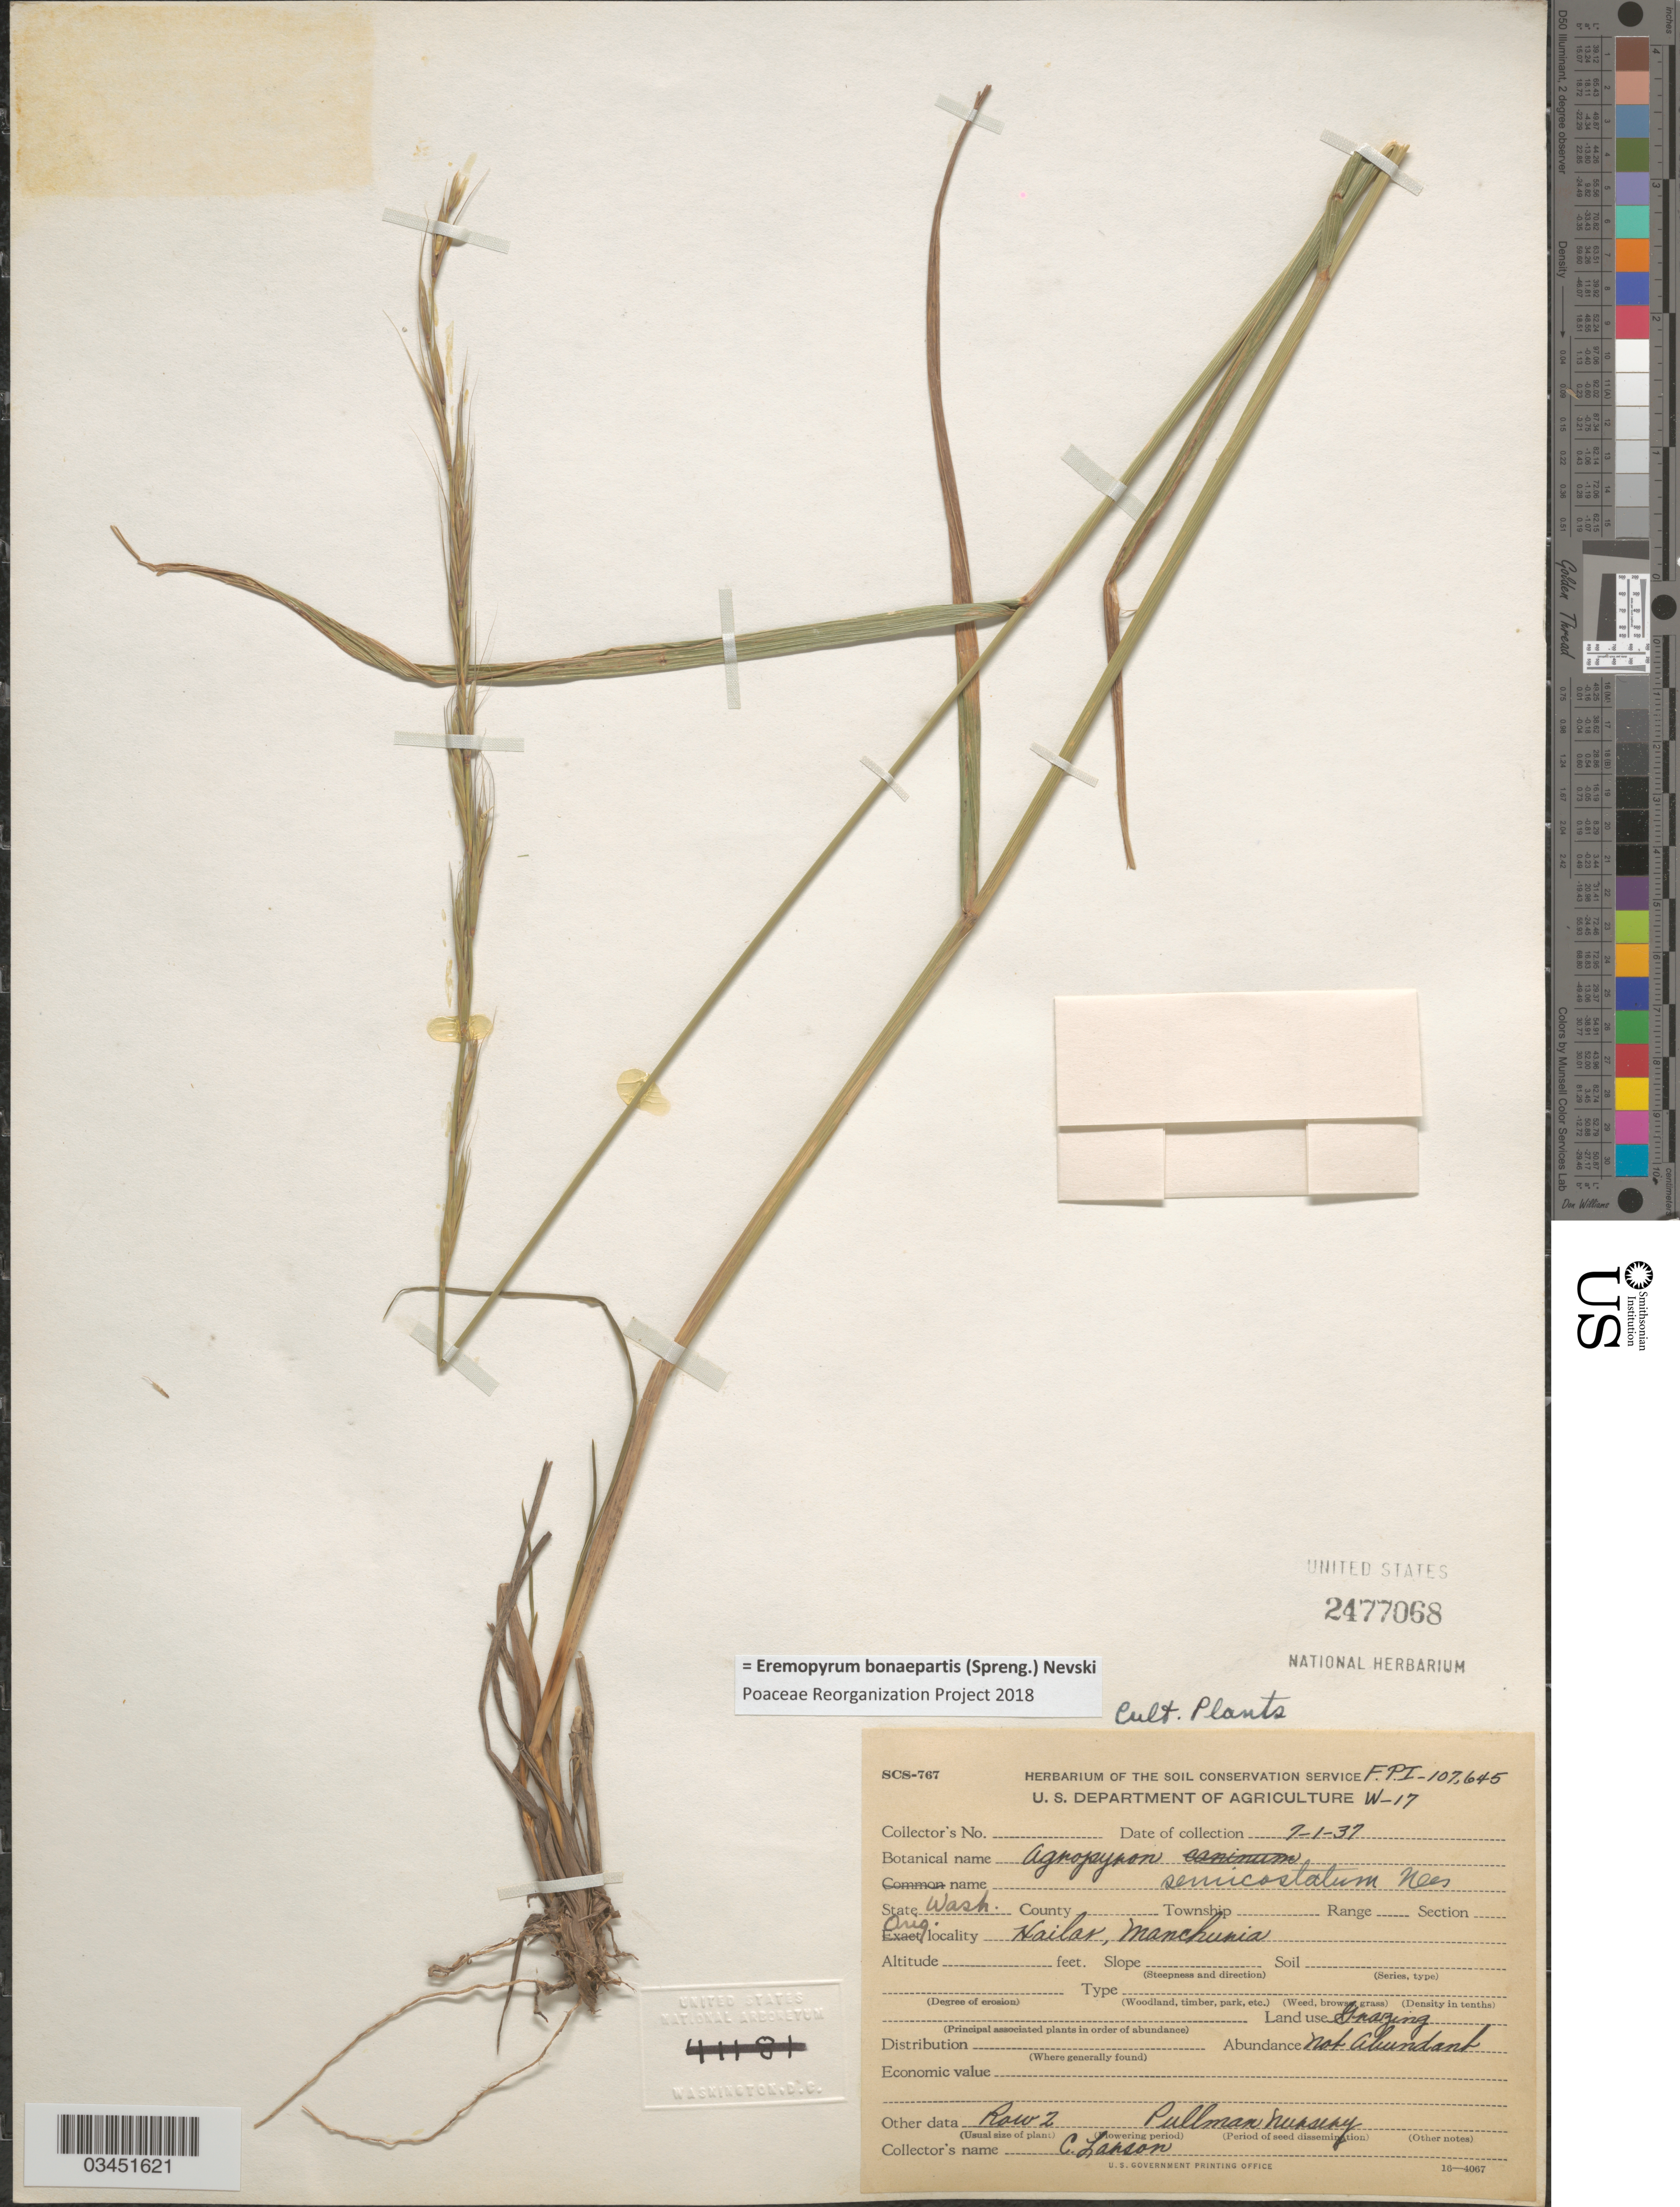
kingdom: Plantae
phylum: Tracheophyta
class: Liliopsida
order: Poales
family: Poaceae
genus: Eremopyrum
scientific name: Eremopyrum bonaepartis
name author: (Spreng.) Nevski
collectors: C. Larson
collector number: FPI-107645/W-17?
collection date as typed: Transcribed d/m/y: 1/7/37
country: United States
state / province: Washington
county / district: Whitman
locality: Row 2 Pullman Nursery.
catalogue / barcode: US 2477068